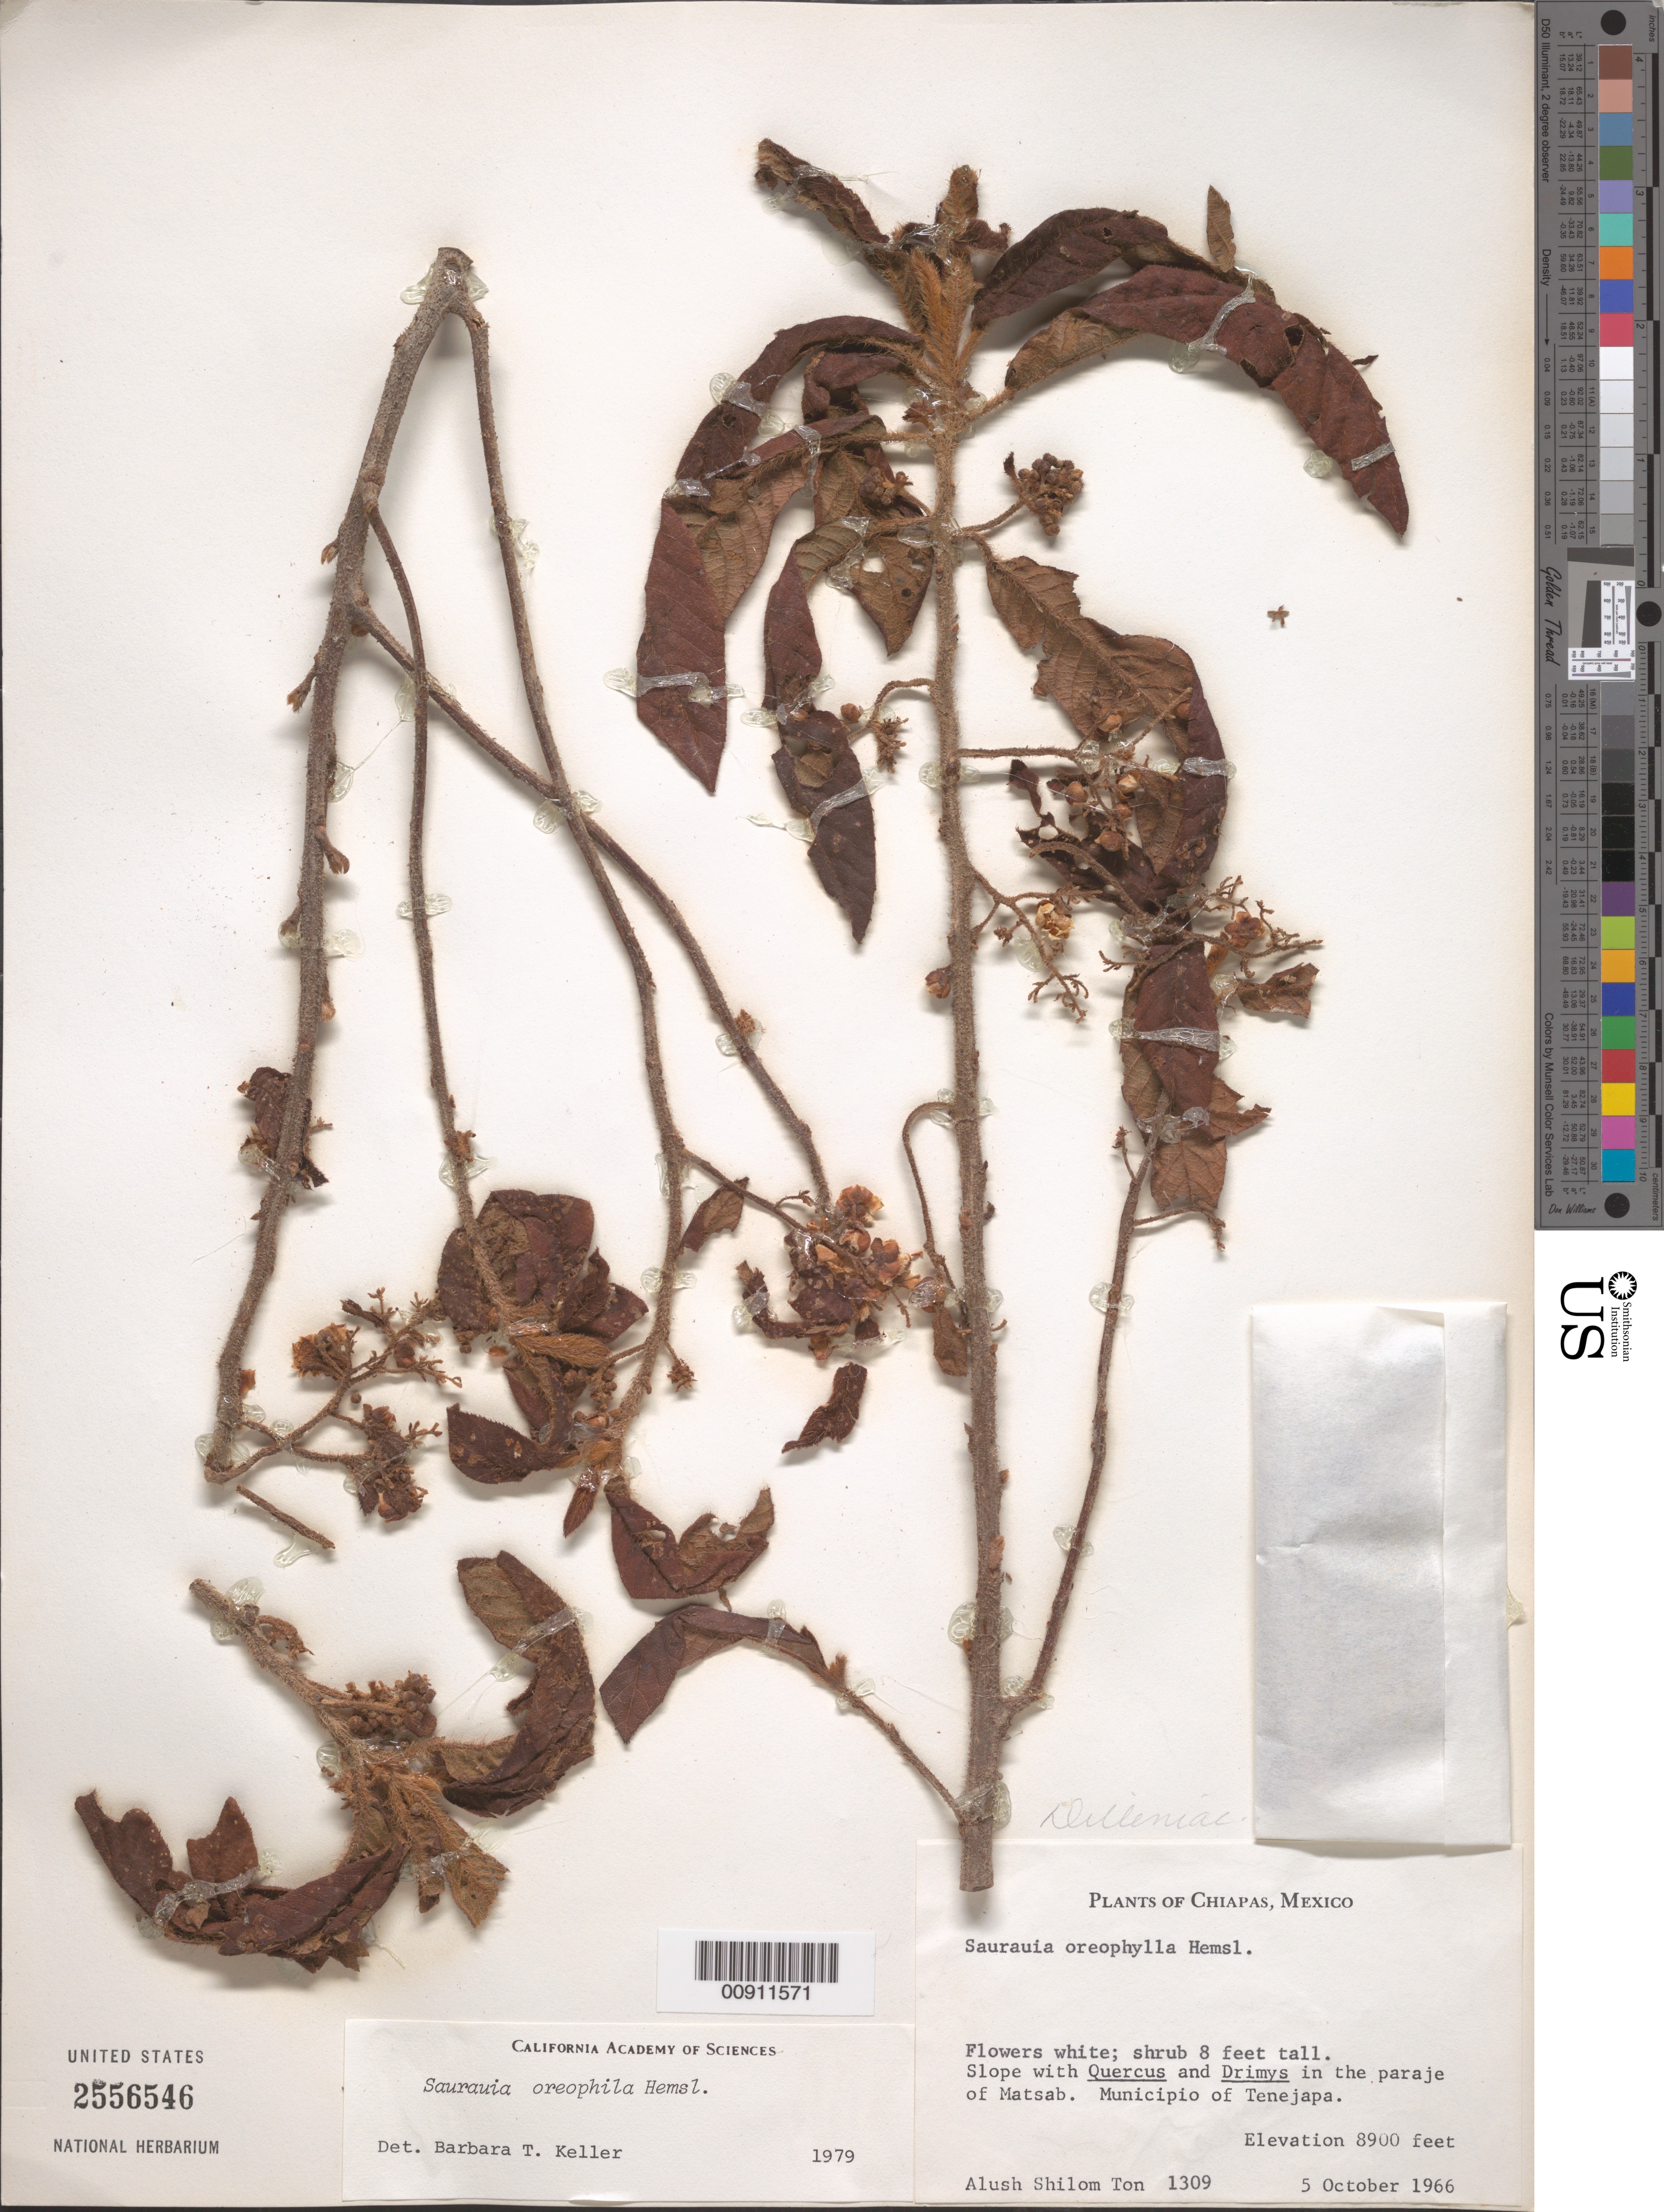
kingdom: Plantae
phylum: Tracheophyta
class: Magnoliopsida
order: Ericales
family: Actinidiaceae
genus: Saurauia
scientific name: Saurauia oreophila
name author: Hemsl.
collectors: A. Shilom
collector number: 1309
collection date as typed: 05 Oct 1966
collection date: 1966-10-05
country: Mexico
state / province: Chiapas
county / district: Tenejapa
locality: In the paraje Matsab. Municipio of Tenejapa, Chiapas.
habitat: Slope with Quercus and Drimys.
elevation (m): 2713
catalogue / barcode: US 2556546